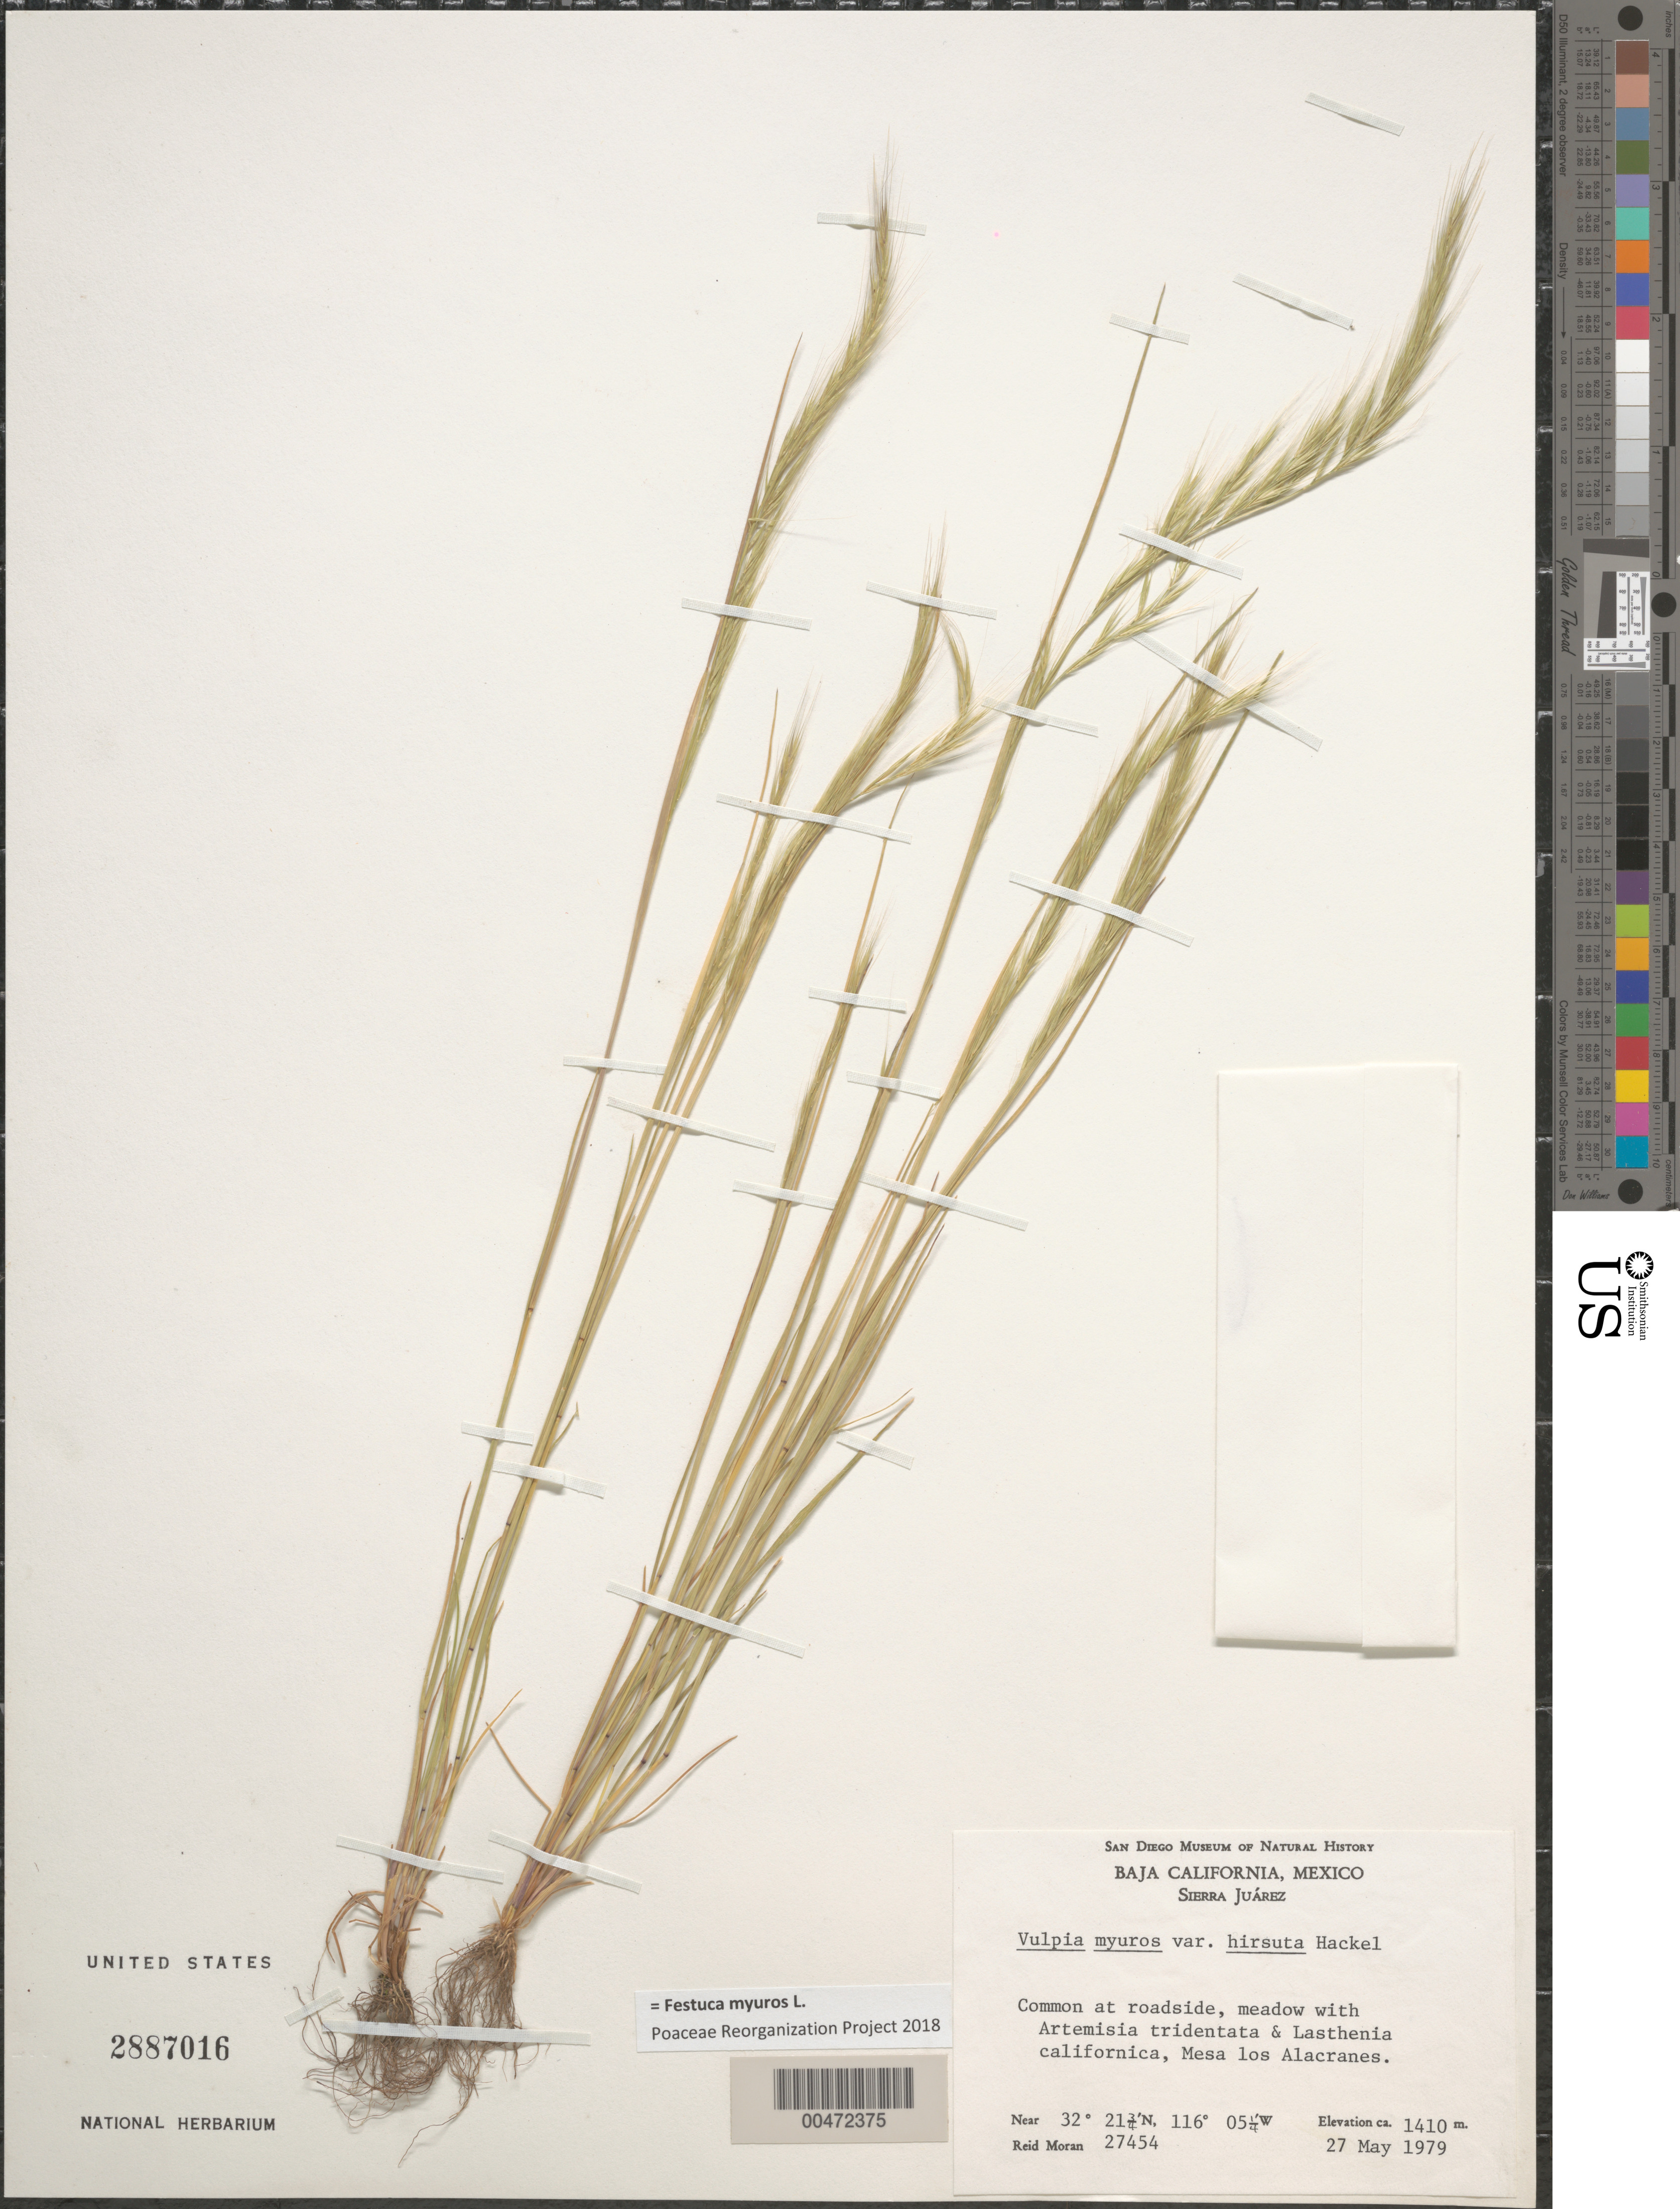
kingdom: Plantae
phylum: Tracheophyta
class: Liliopsida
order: Poales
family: Poaceae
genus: Festuca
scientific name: Festuca myuros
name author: L.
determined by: Poaceae Reorganization Project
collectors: R. V. Moran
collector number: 27454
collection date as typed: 27 May 1979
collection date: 1979-05-27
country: Mexico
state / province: Baja California Norte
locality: Sierra Juarez, Mesa los Alacranes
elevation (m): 1410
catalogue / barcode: US 2887016